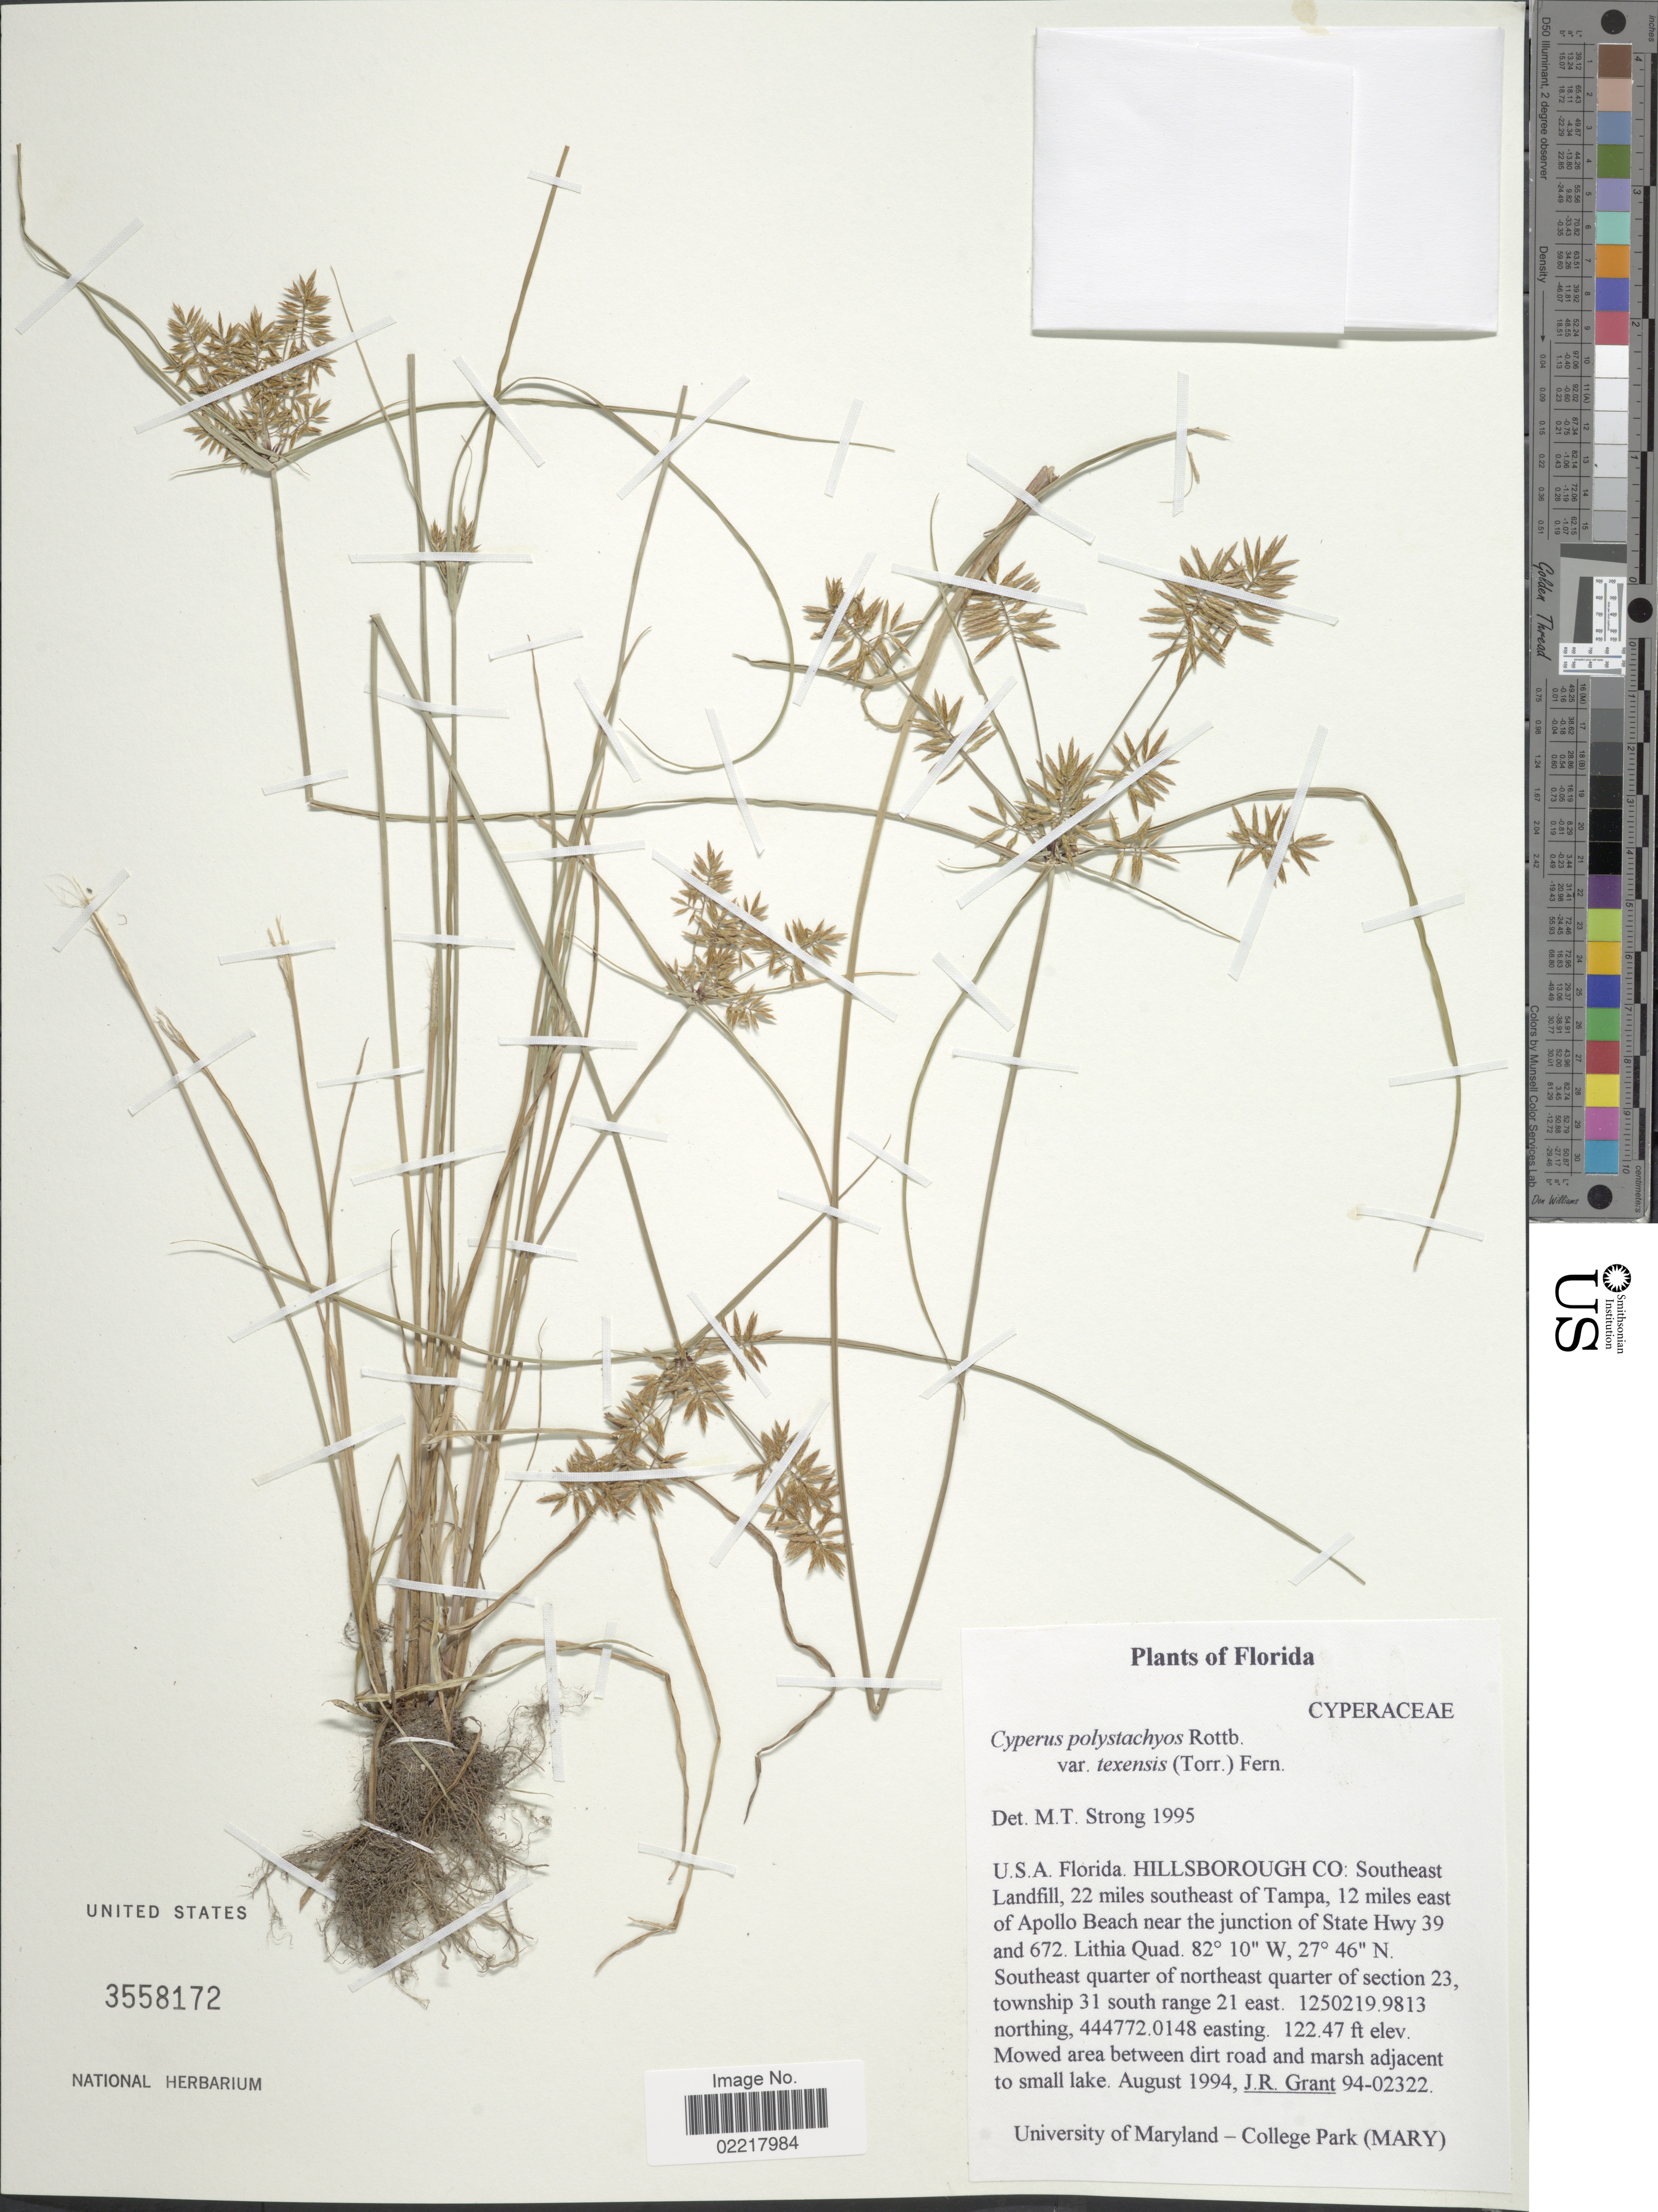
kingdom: Plantae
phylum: Tracheophyta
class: Liliopsida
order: Poales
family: Cyperaceae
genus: Cyperus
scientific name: Cyperus polystachyos var. texensis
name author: (Torr.) Fernald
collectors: J. Grant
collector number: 94-02322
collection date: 1994-08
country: United States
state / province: Florida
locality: Hillsborough Co: Southeast Landfill, 22 miles southeast of Tampa, 12 miles east of Apollo Beach near the junction of State Hwy 39 and 672. Lithia Quad. Southeast quarter of northeast of section 23, township 31 south range 21 east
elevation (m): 3733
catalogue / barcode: US 3558172